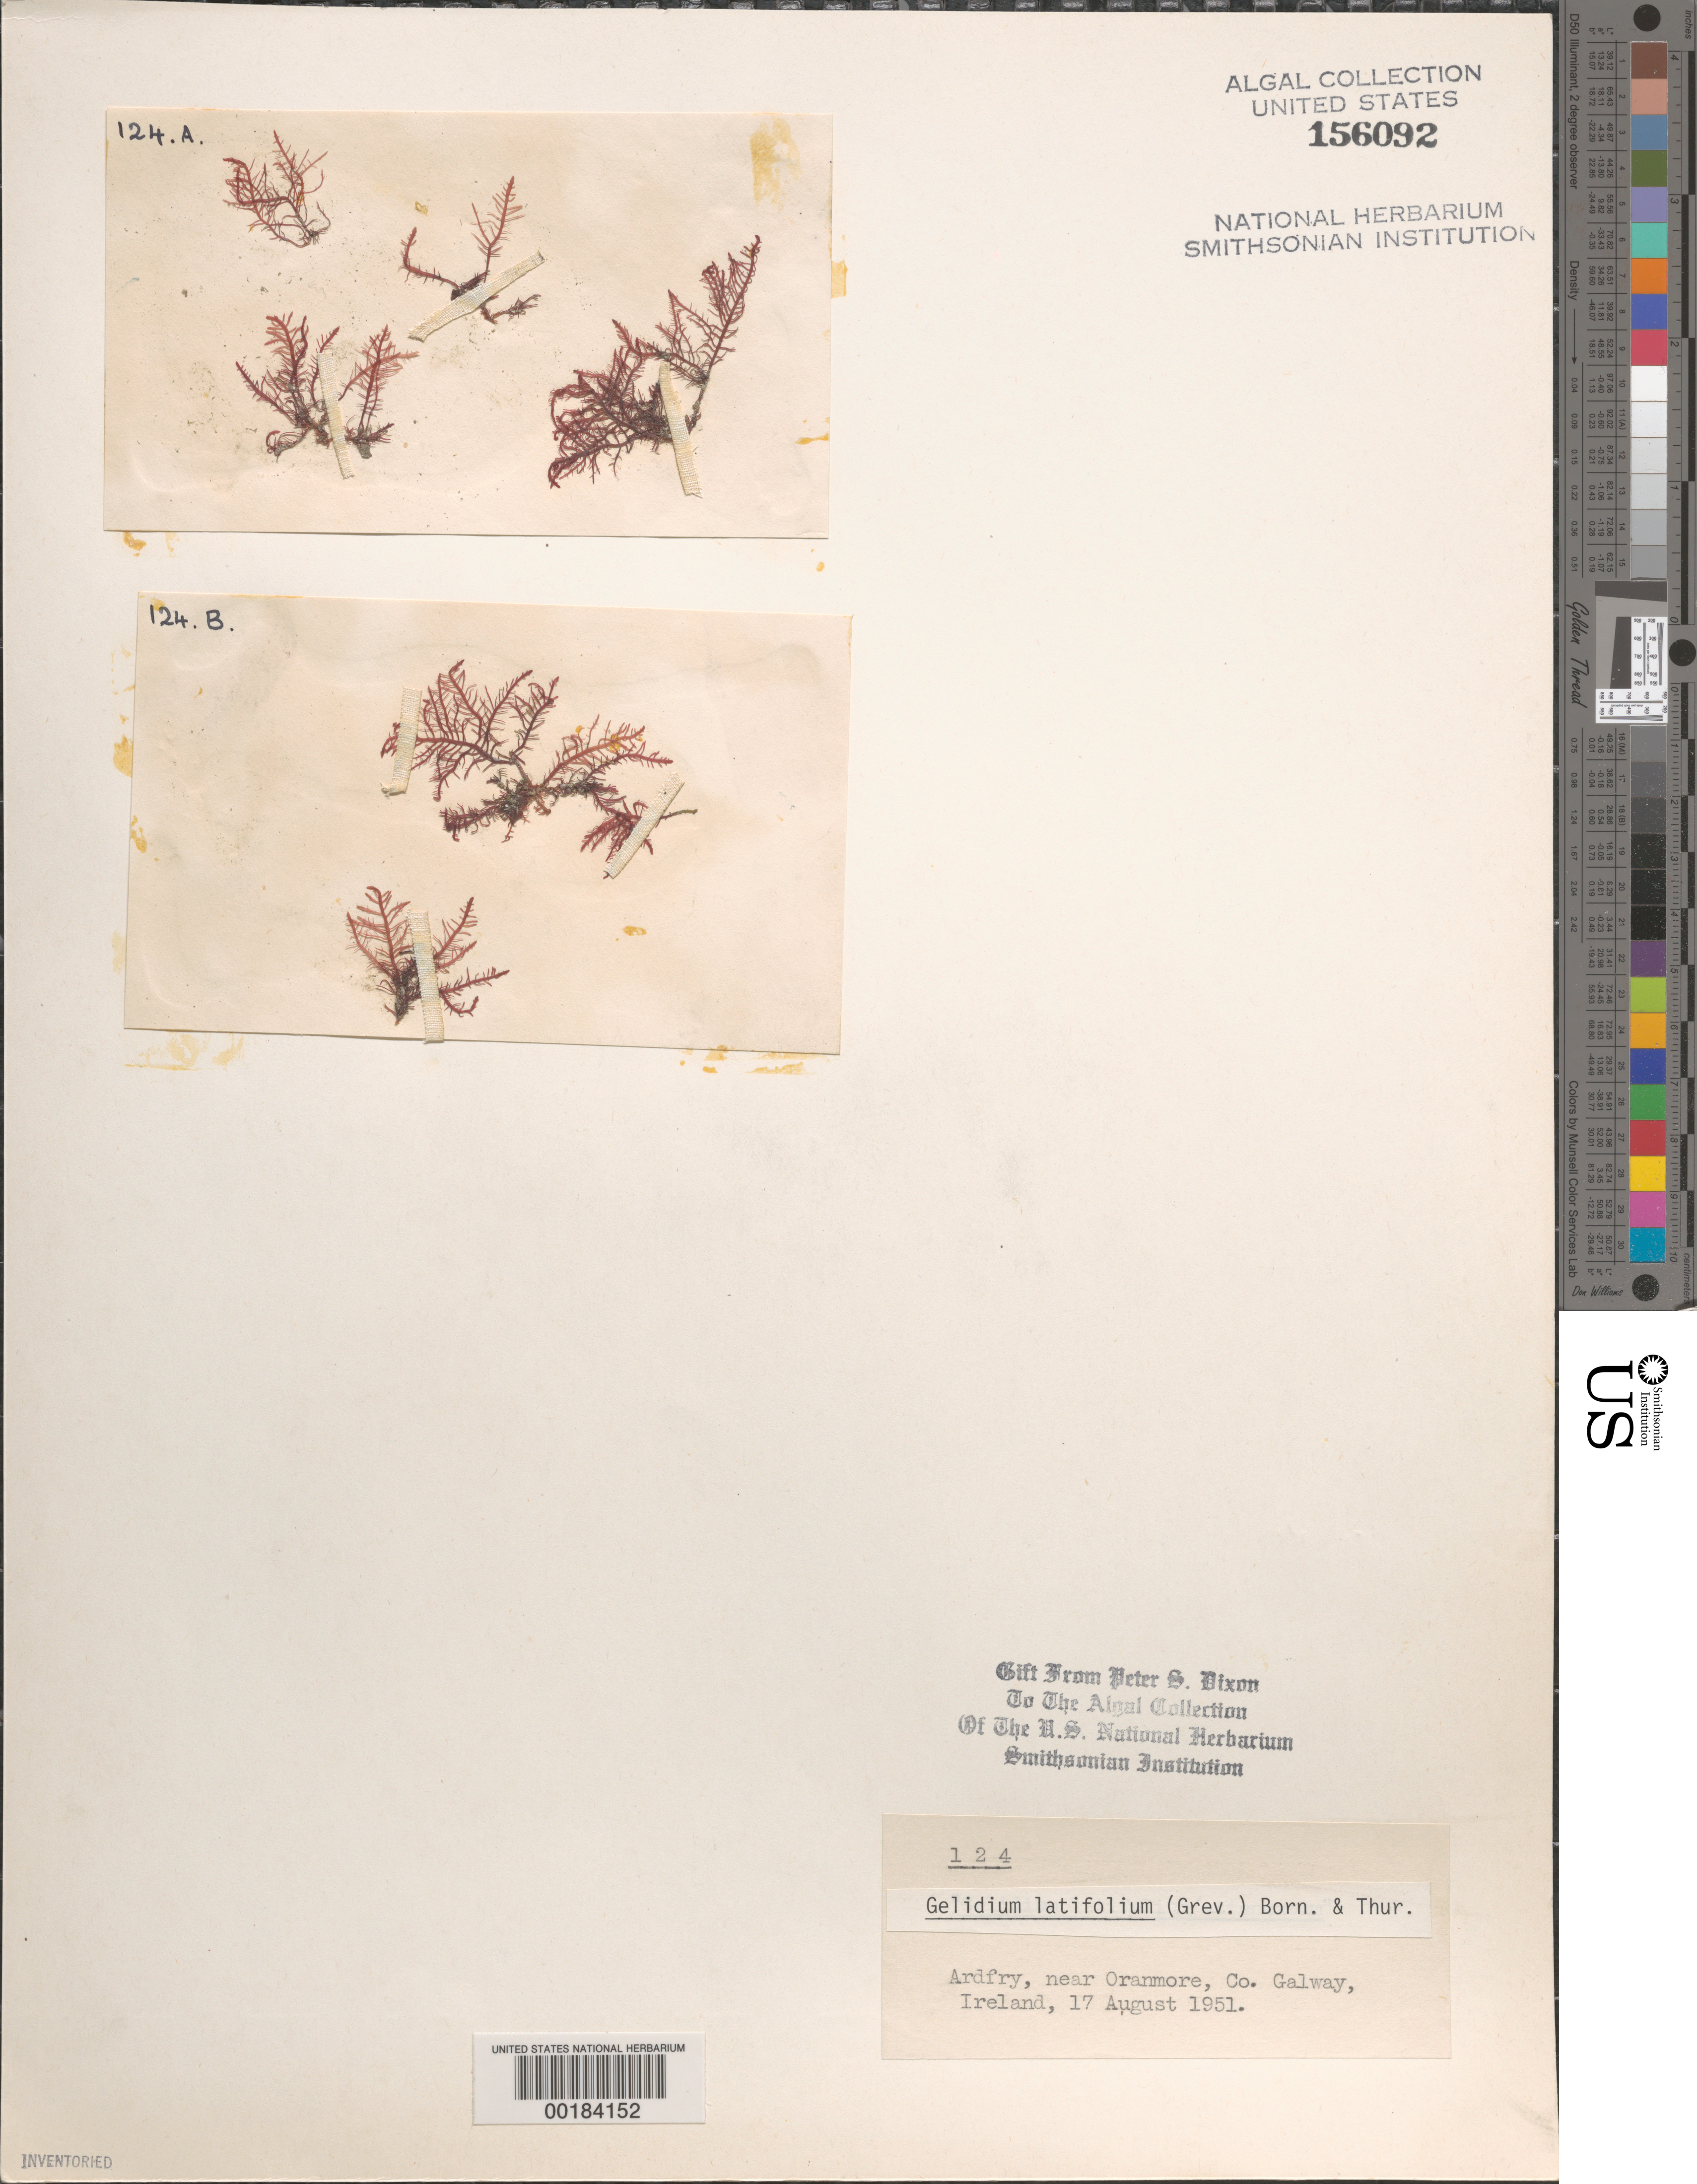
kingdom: Plantae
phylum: Rhodophyta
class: Florideophyceae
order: Gelidiales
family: Gelidiaceae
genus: Gelidium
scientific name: Gelidium spinosum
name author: (S.G. Gmel.) P.C. Silva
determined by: Algae name updating Project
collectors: P. S. Dixon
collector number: PSD 124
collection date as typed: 17 Aug 1951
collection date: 1951-08-17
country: Ireland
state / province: Connaught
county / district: Galway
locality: Ardfry near Oranmore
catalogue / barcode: US 156092